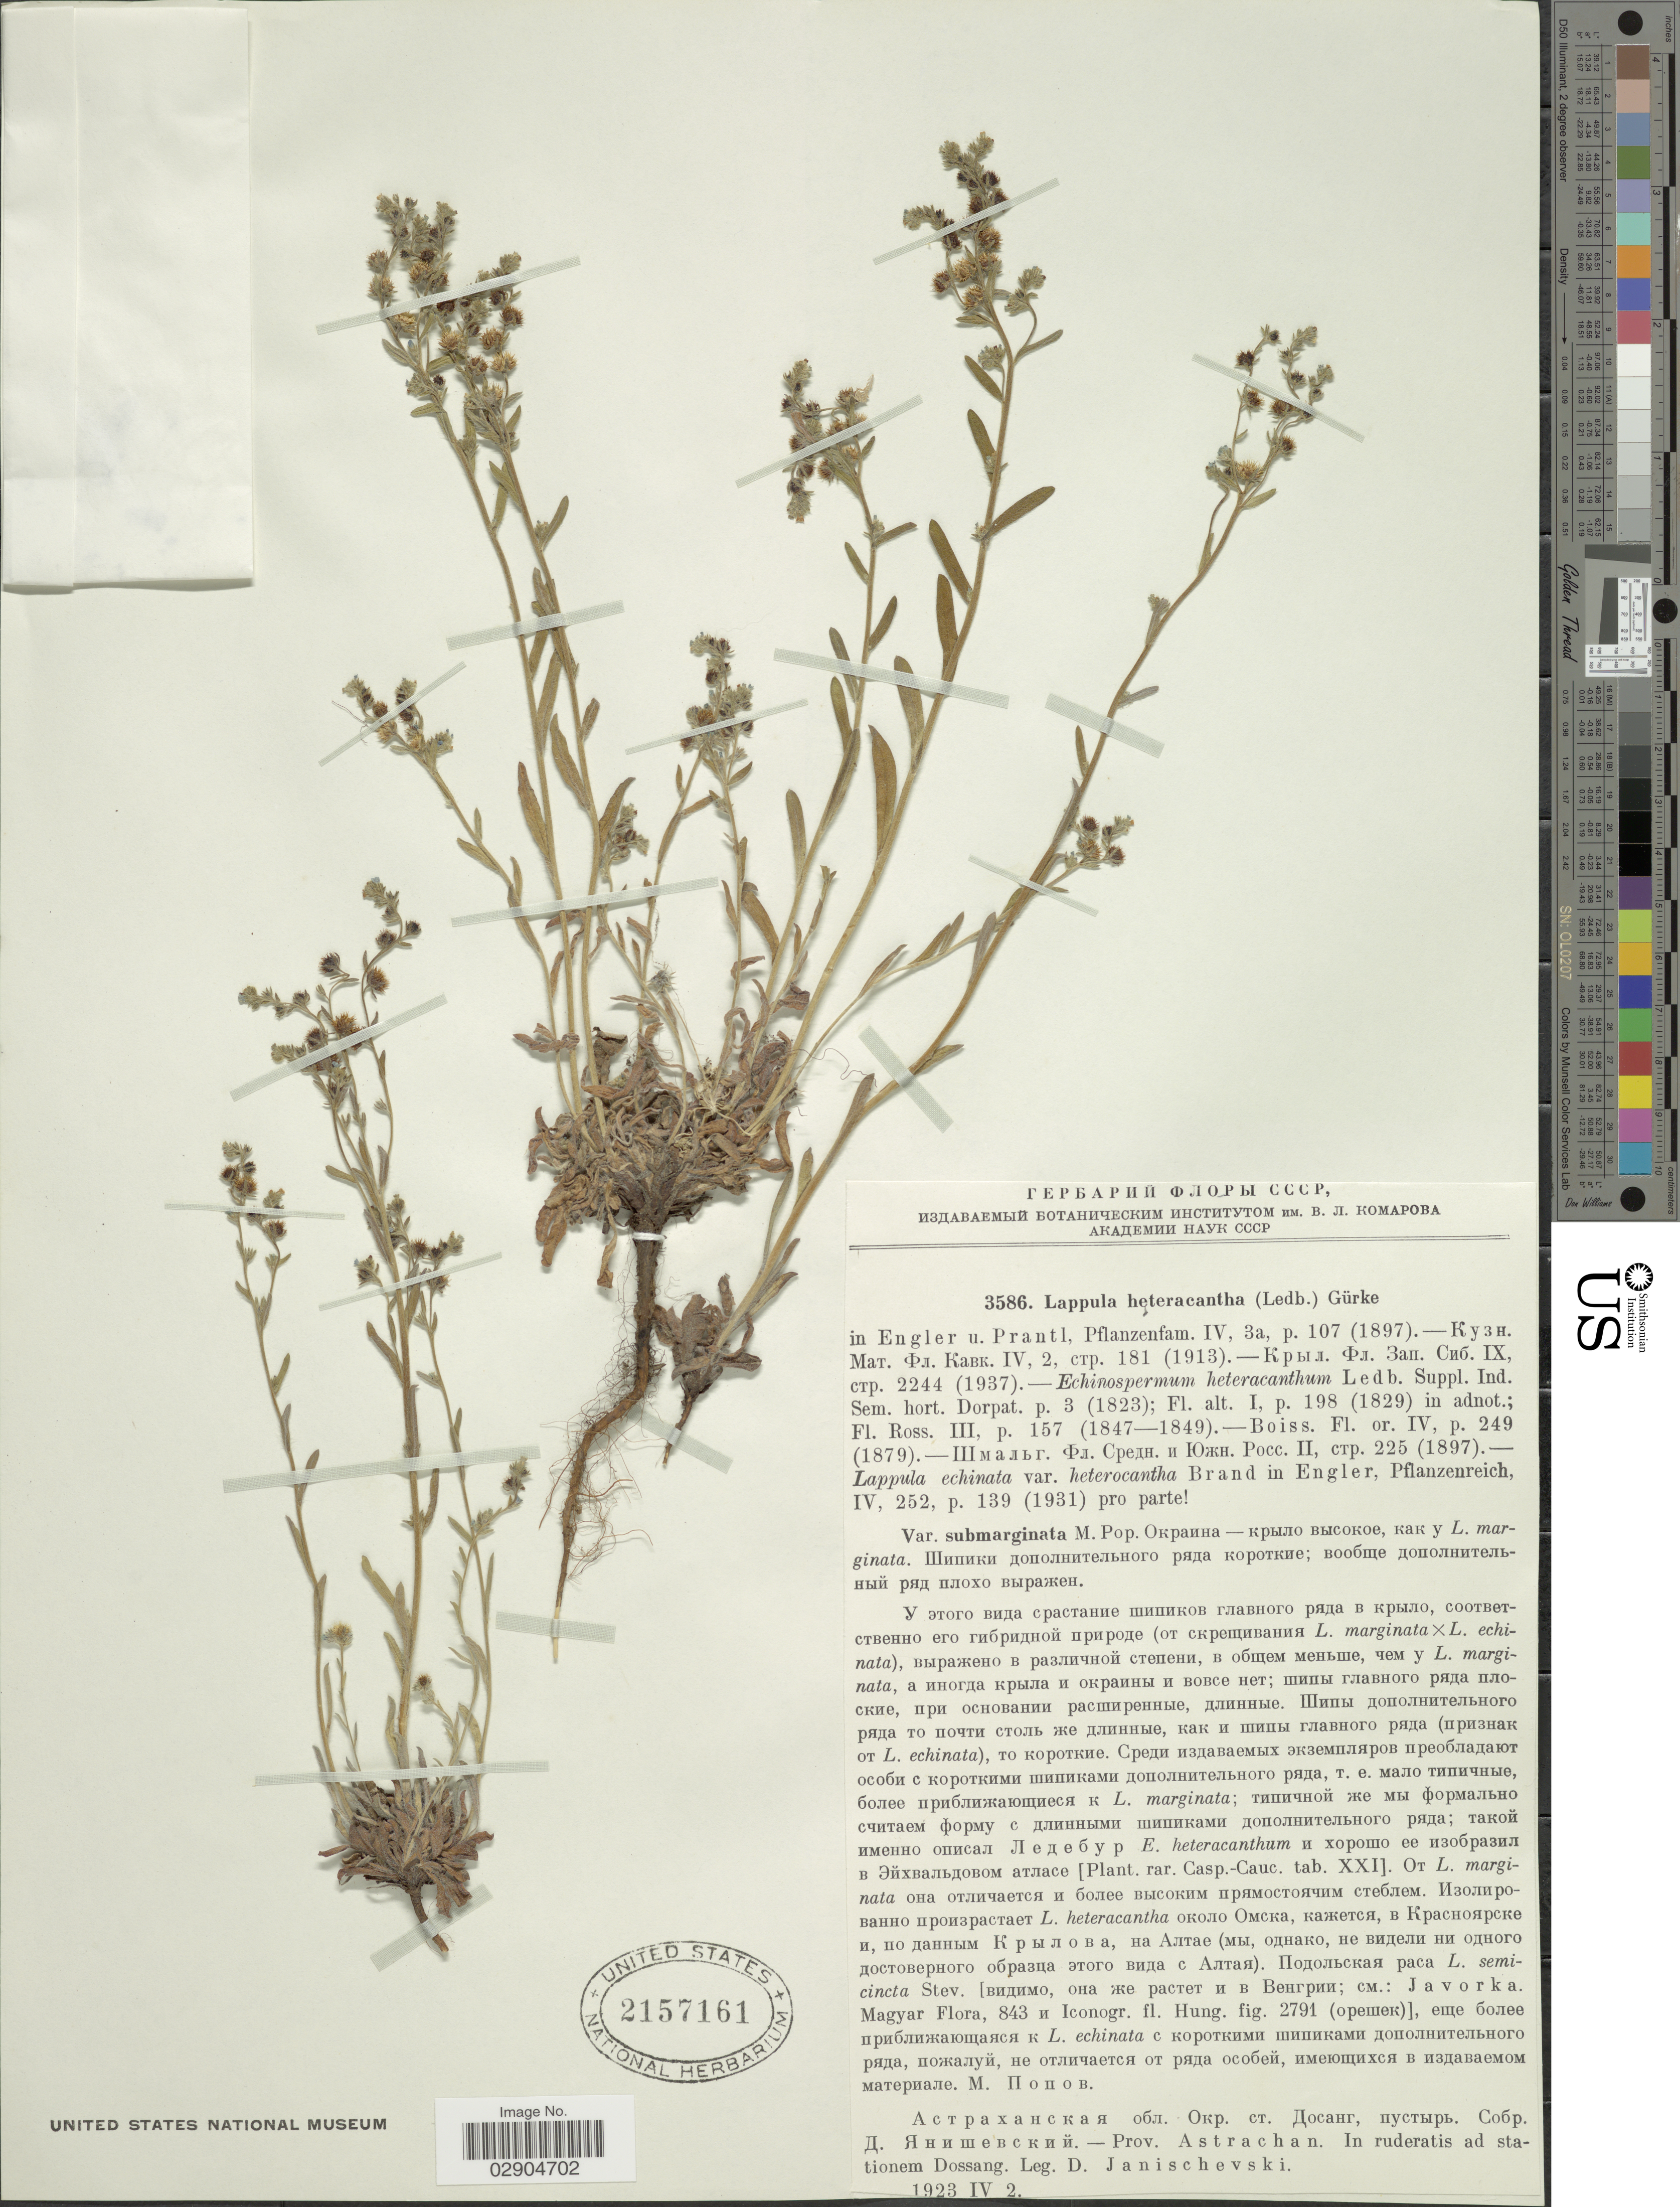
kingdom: Plantae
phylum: Tracheophyta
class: Magnoliopsida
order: Boraginales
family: Boraginaceae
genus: Lappula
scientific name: Lappula heteracantha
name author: Borbás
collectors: D. Janischevsky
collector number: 3586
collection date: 1923-04-02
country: Russian Federation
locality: Prov. Astrachan. In ruderatis ad stationem Dossang.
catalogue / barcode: US 2157161